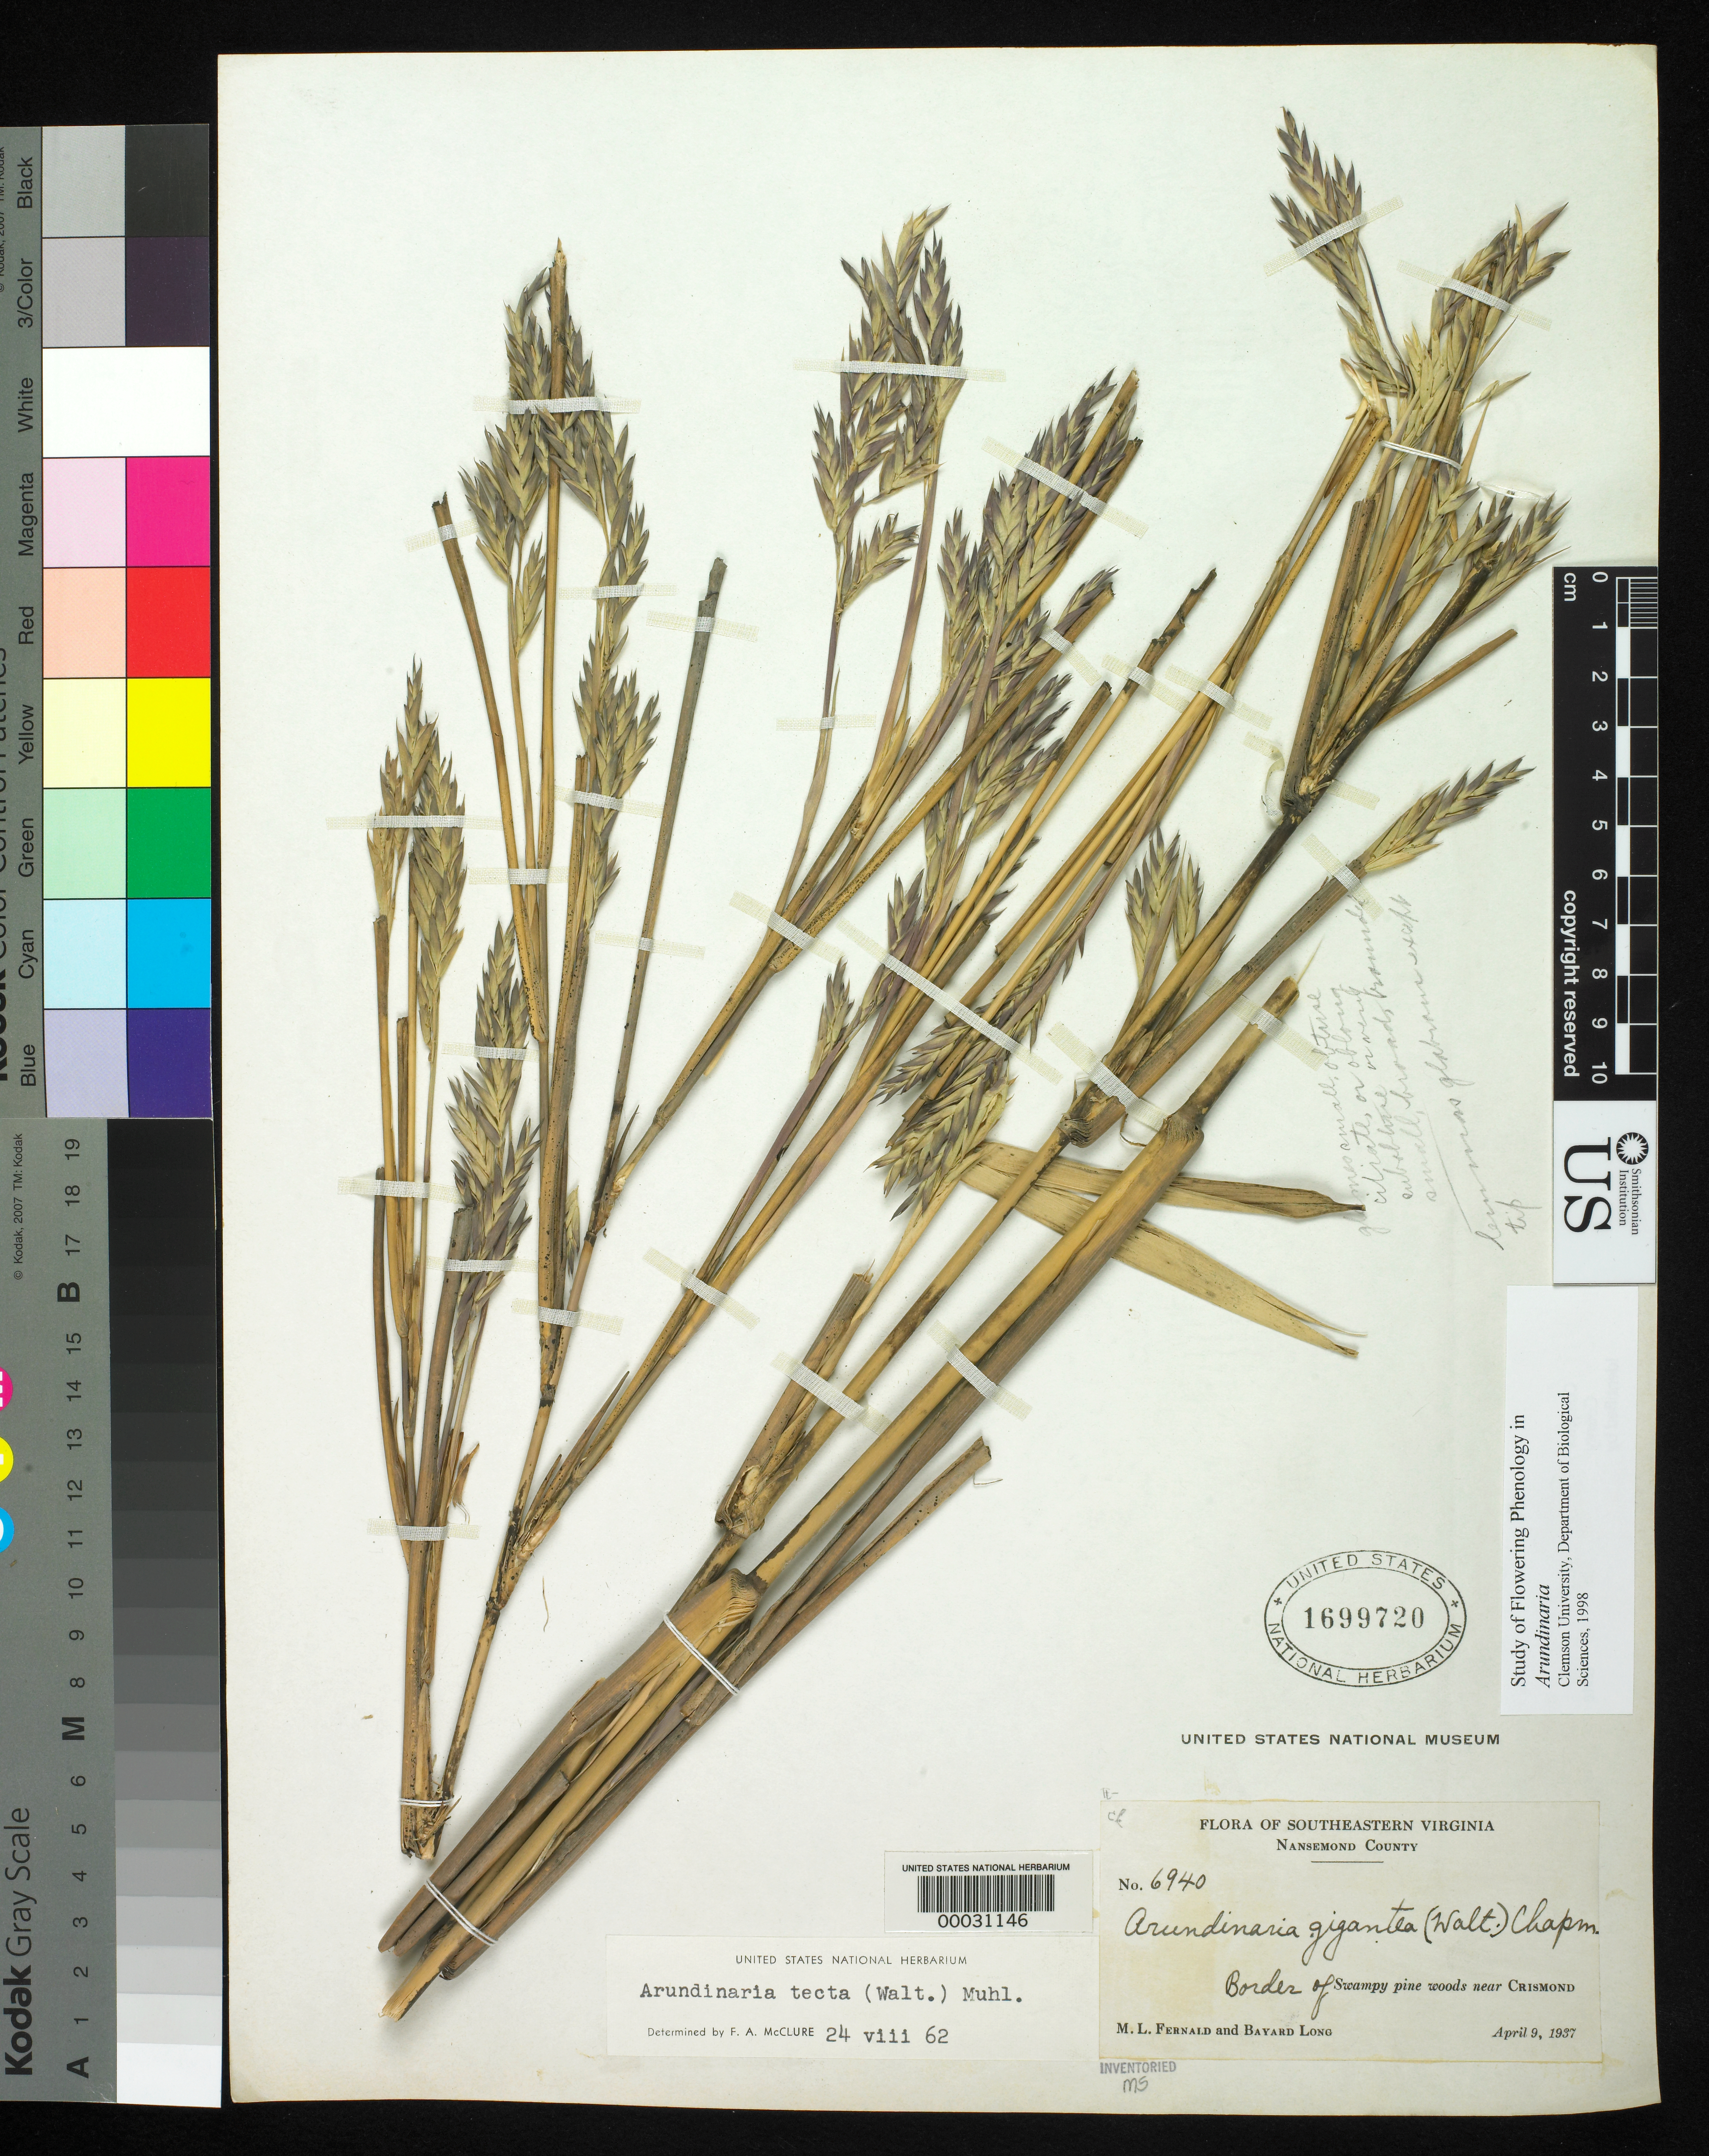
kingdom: Plantae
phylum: Tracheophyta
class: Liliopsida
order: Poales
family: Poaceae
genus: Arundinaria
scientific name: Arundinaria tecta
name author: (Walter) Muhl.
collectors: M. L. Fernald & B. H. Long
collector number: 6940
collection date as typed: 09 Apr 1937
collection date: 1937-04-09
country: United States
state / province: Virginia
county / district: City of Suffolk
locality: Nansemond county, crismond. [nansemond county is now part of suffolk city.]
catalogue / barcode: US 1699720